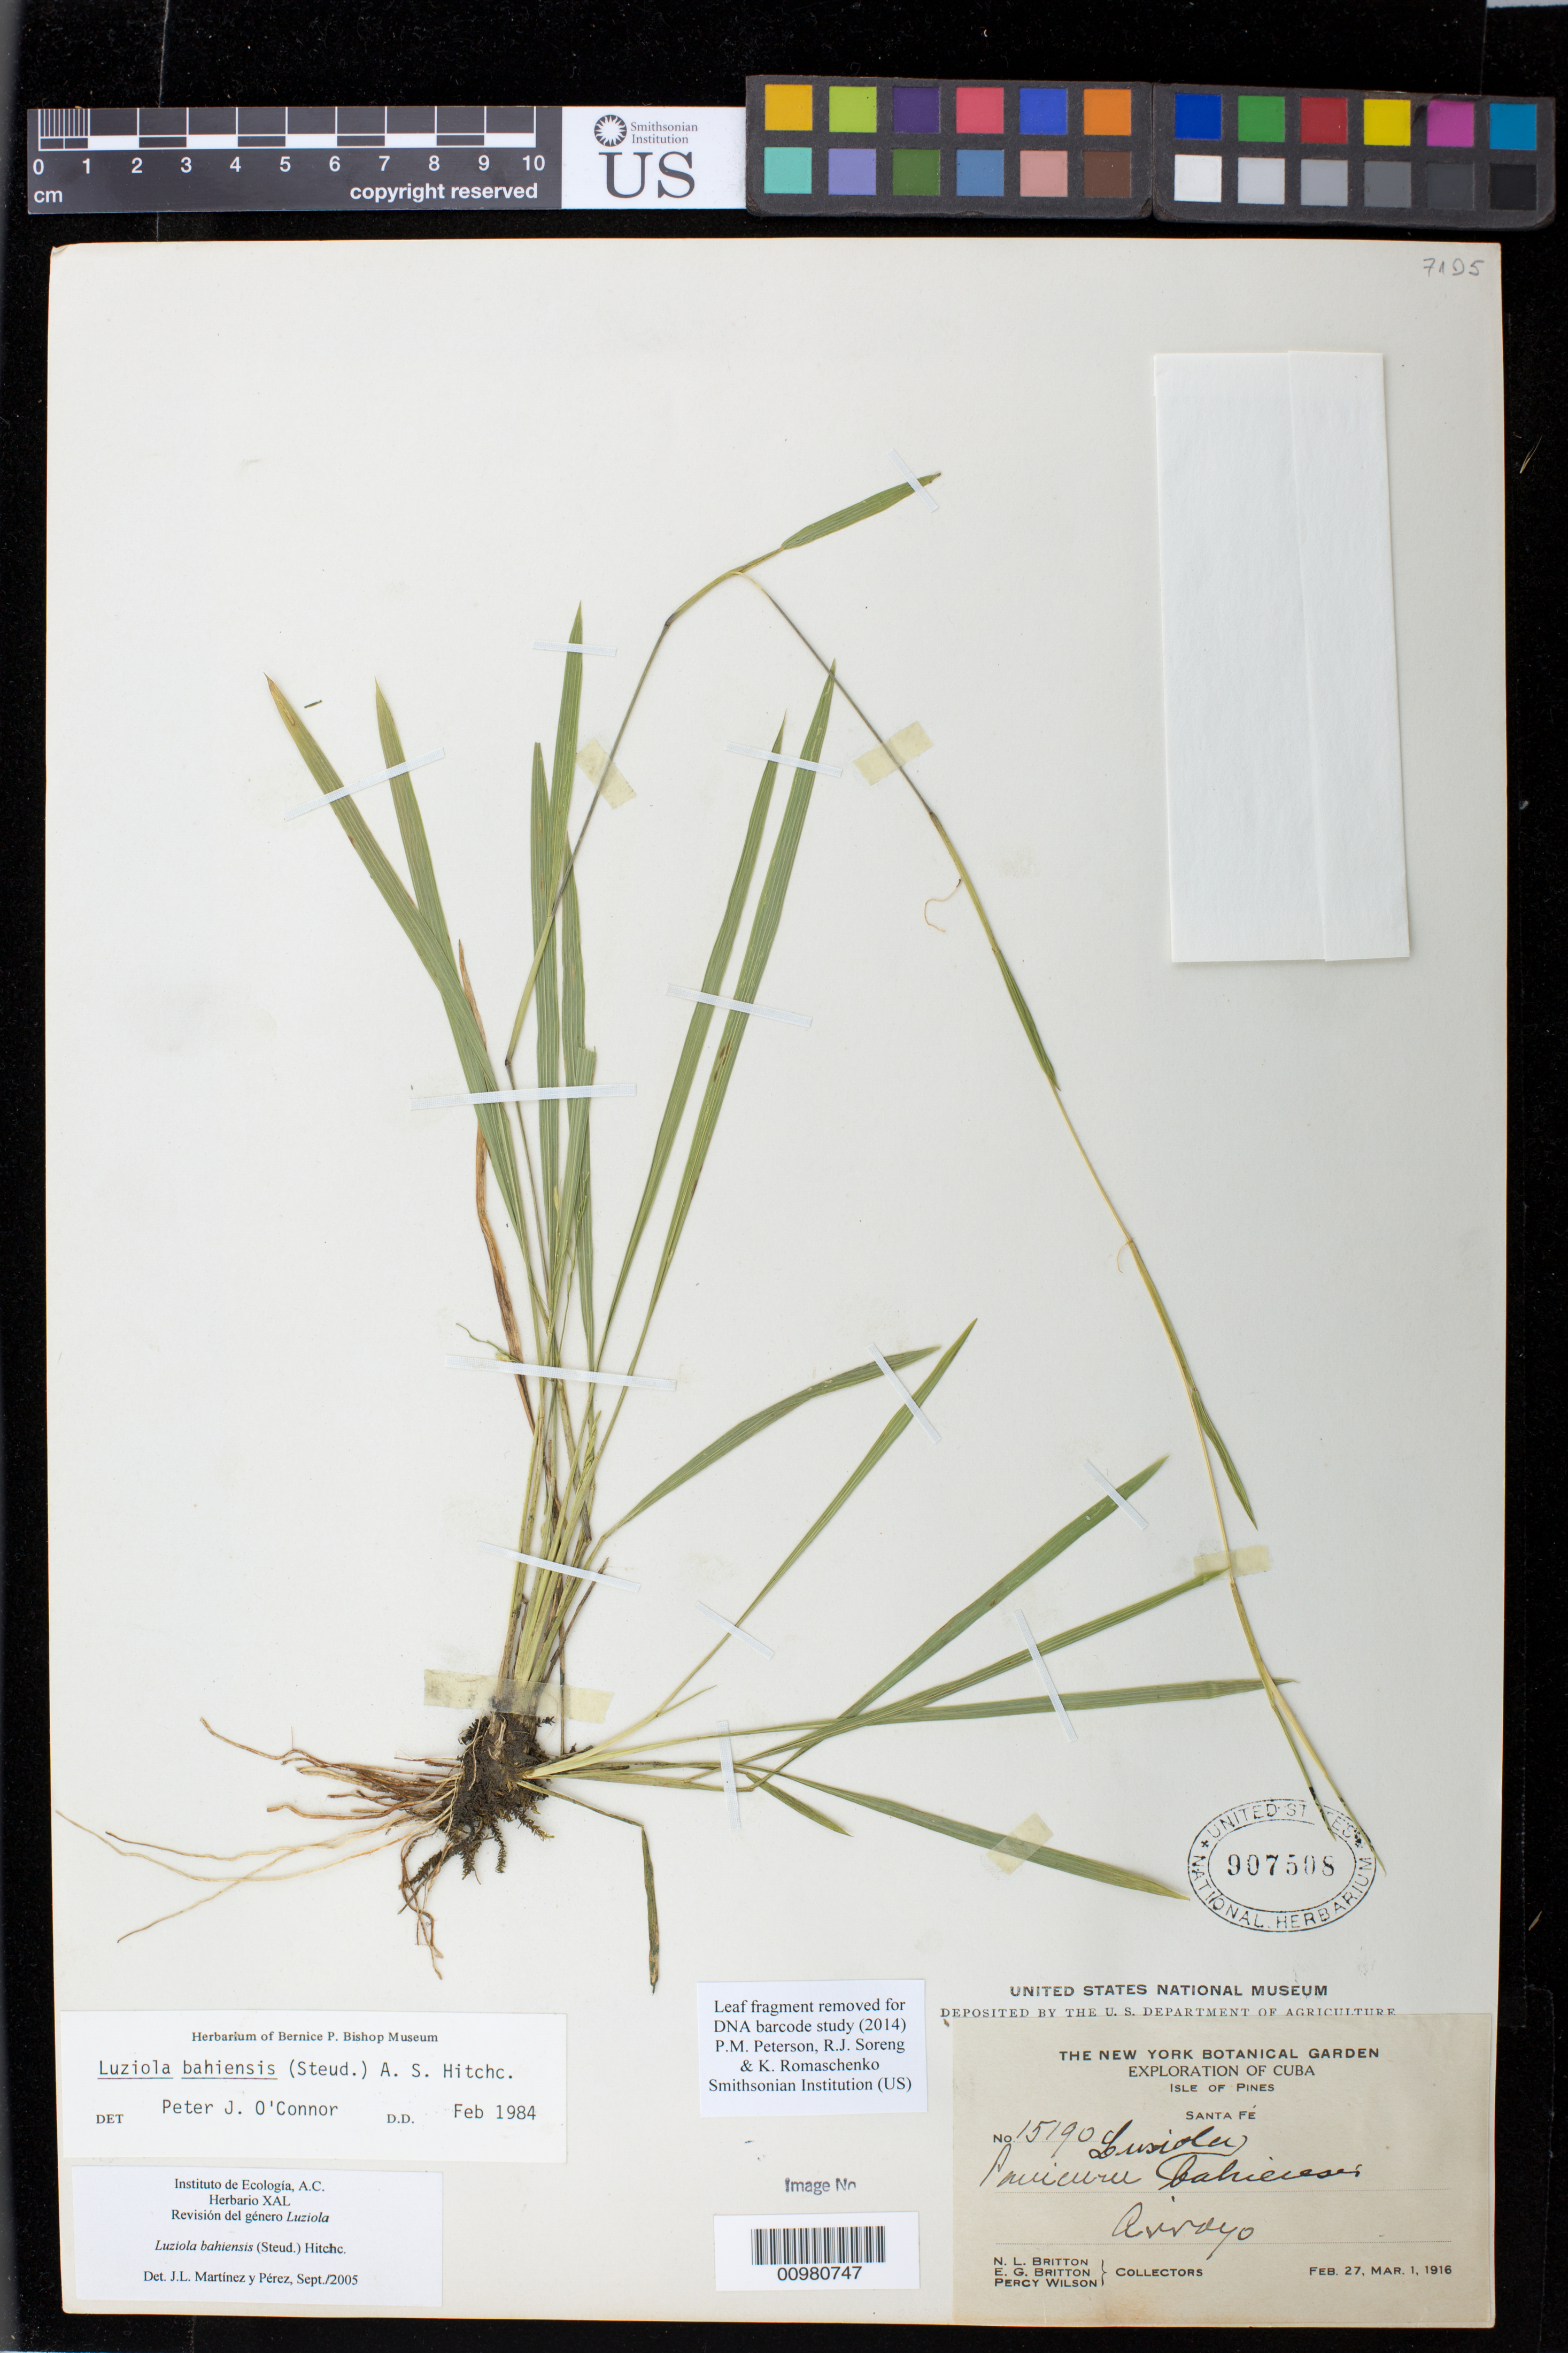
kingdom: Plantae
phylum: Tracheophyta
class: Liliopsida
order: Poales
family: Poaceae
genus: Luziola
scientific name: Luziola bahiensis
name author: (Steud.) Hitchc.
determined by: Martinez Perez, J. L.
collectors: N. Britton, E. G. Britton & P. Wilson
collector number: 15190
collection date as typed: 27 Feb 1916 to 01 Mar 1916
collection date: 1916-02-27/1916-03-01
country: Cuba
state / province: Isla de la Juventud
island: Isla de la Juventud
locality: [Isle of Pines], Santa Fé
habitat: Arroyo.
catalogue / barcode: US 907508